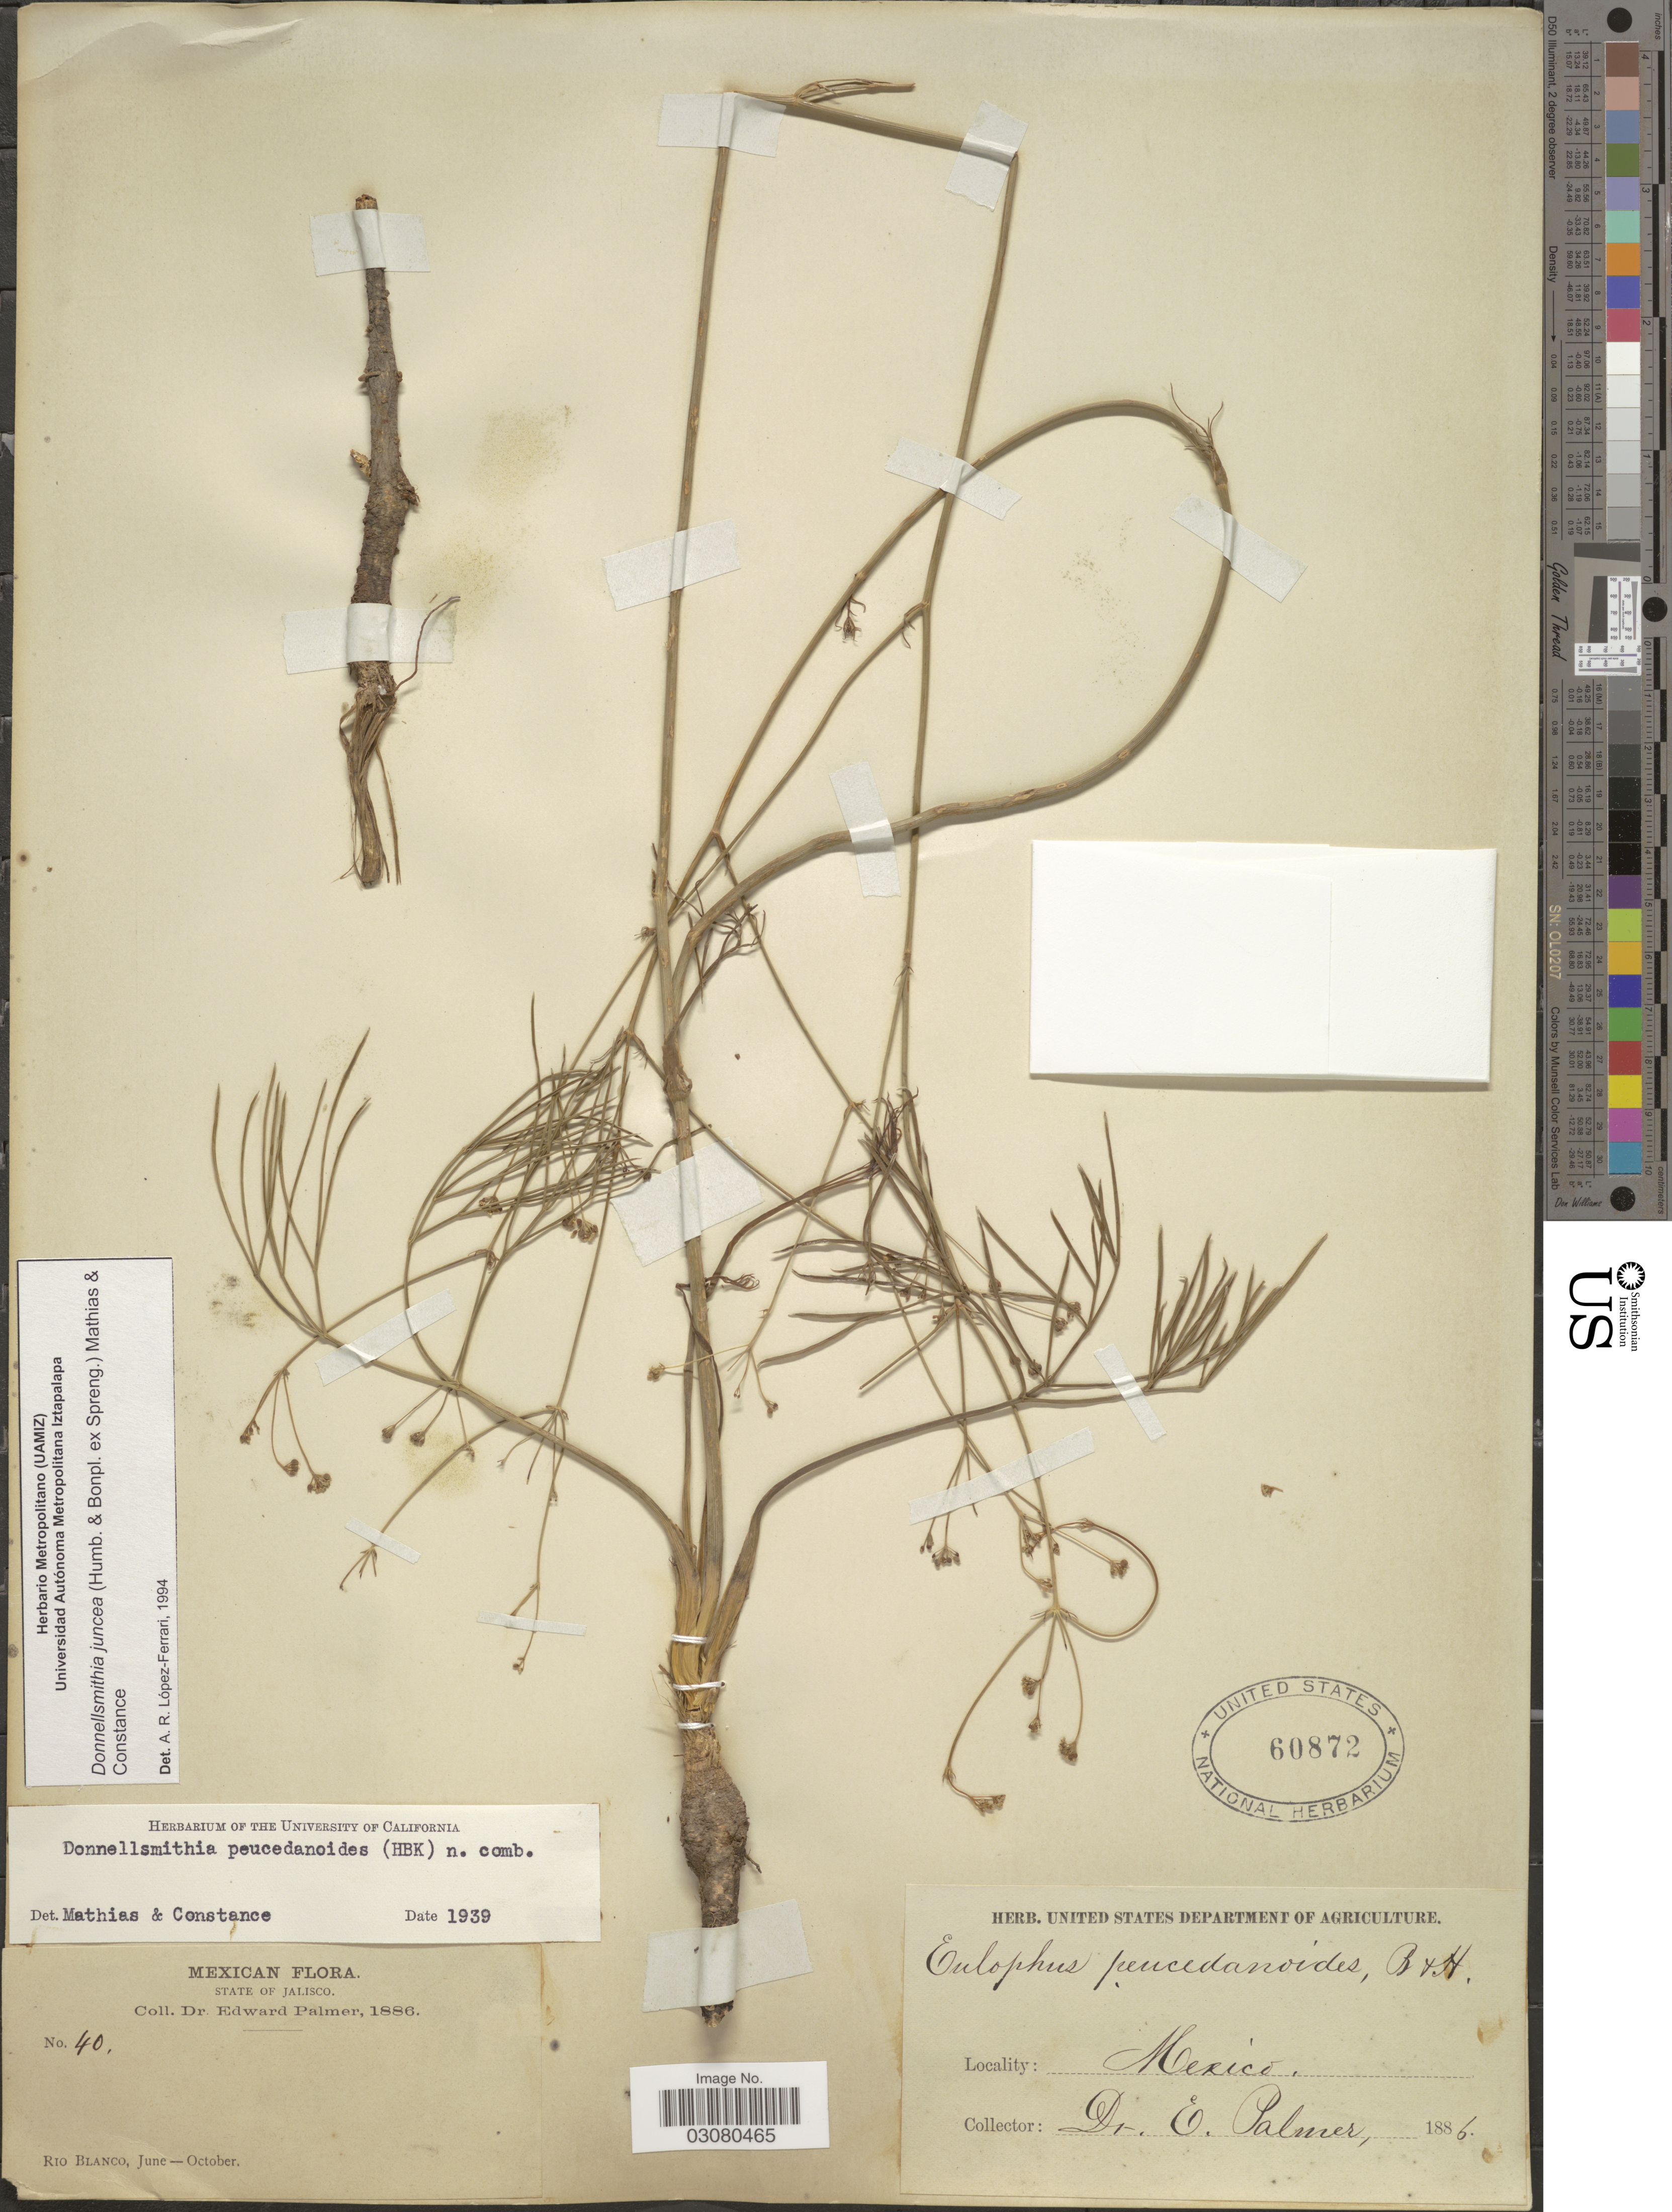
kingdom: Plantae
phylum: Tracheophyta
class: Magnoliopsida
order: Apiales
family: Apiaceae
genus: Donnellsmithia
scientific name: Donnellsmithia juncea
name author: (Humb. & Bonpl. ex Spreng.) Mathias & Constance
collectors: E. Palmer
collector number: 40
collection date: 1886-06/1886-10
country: Mexico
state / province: Jalisco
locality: Rio Blanco.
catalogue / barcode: US 60872